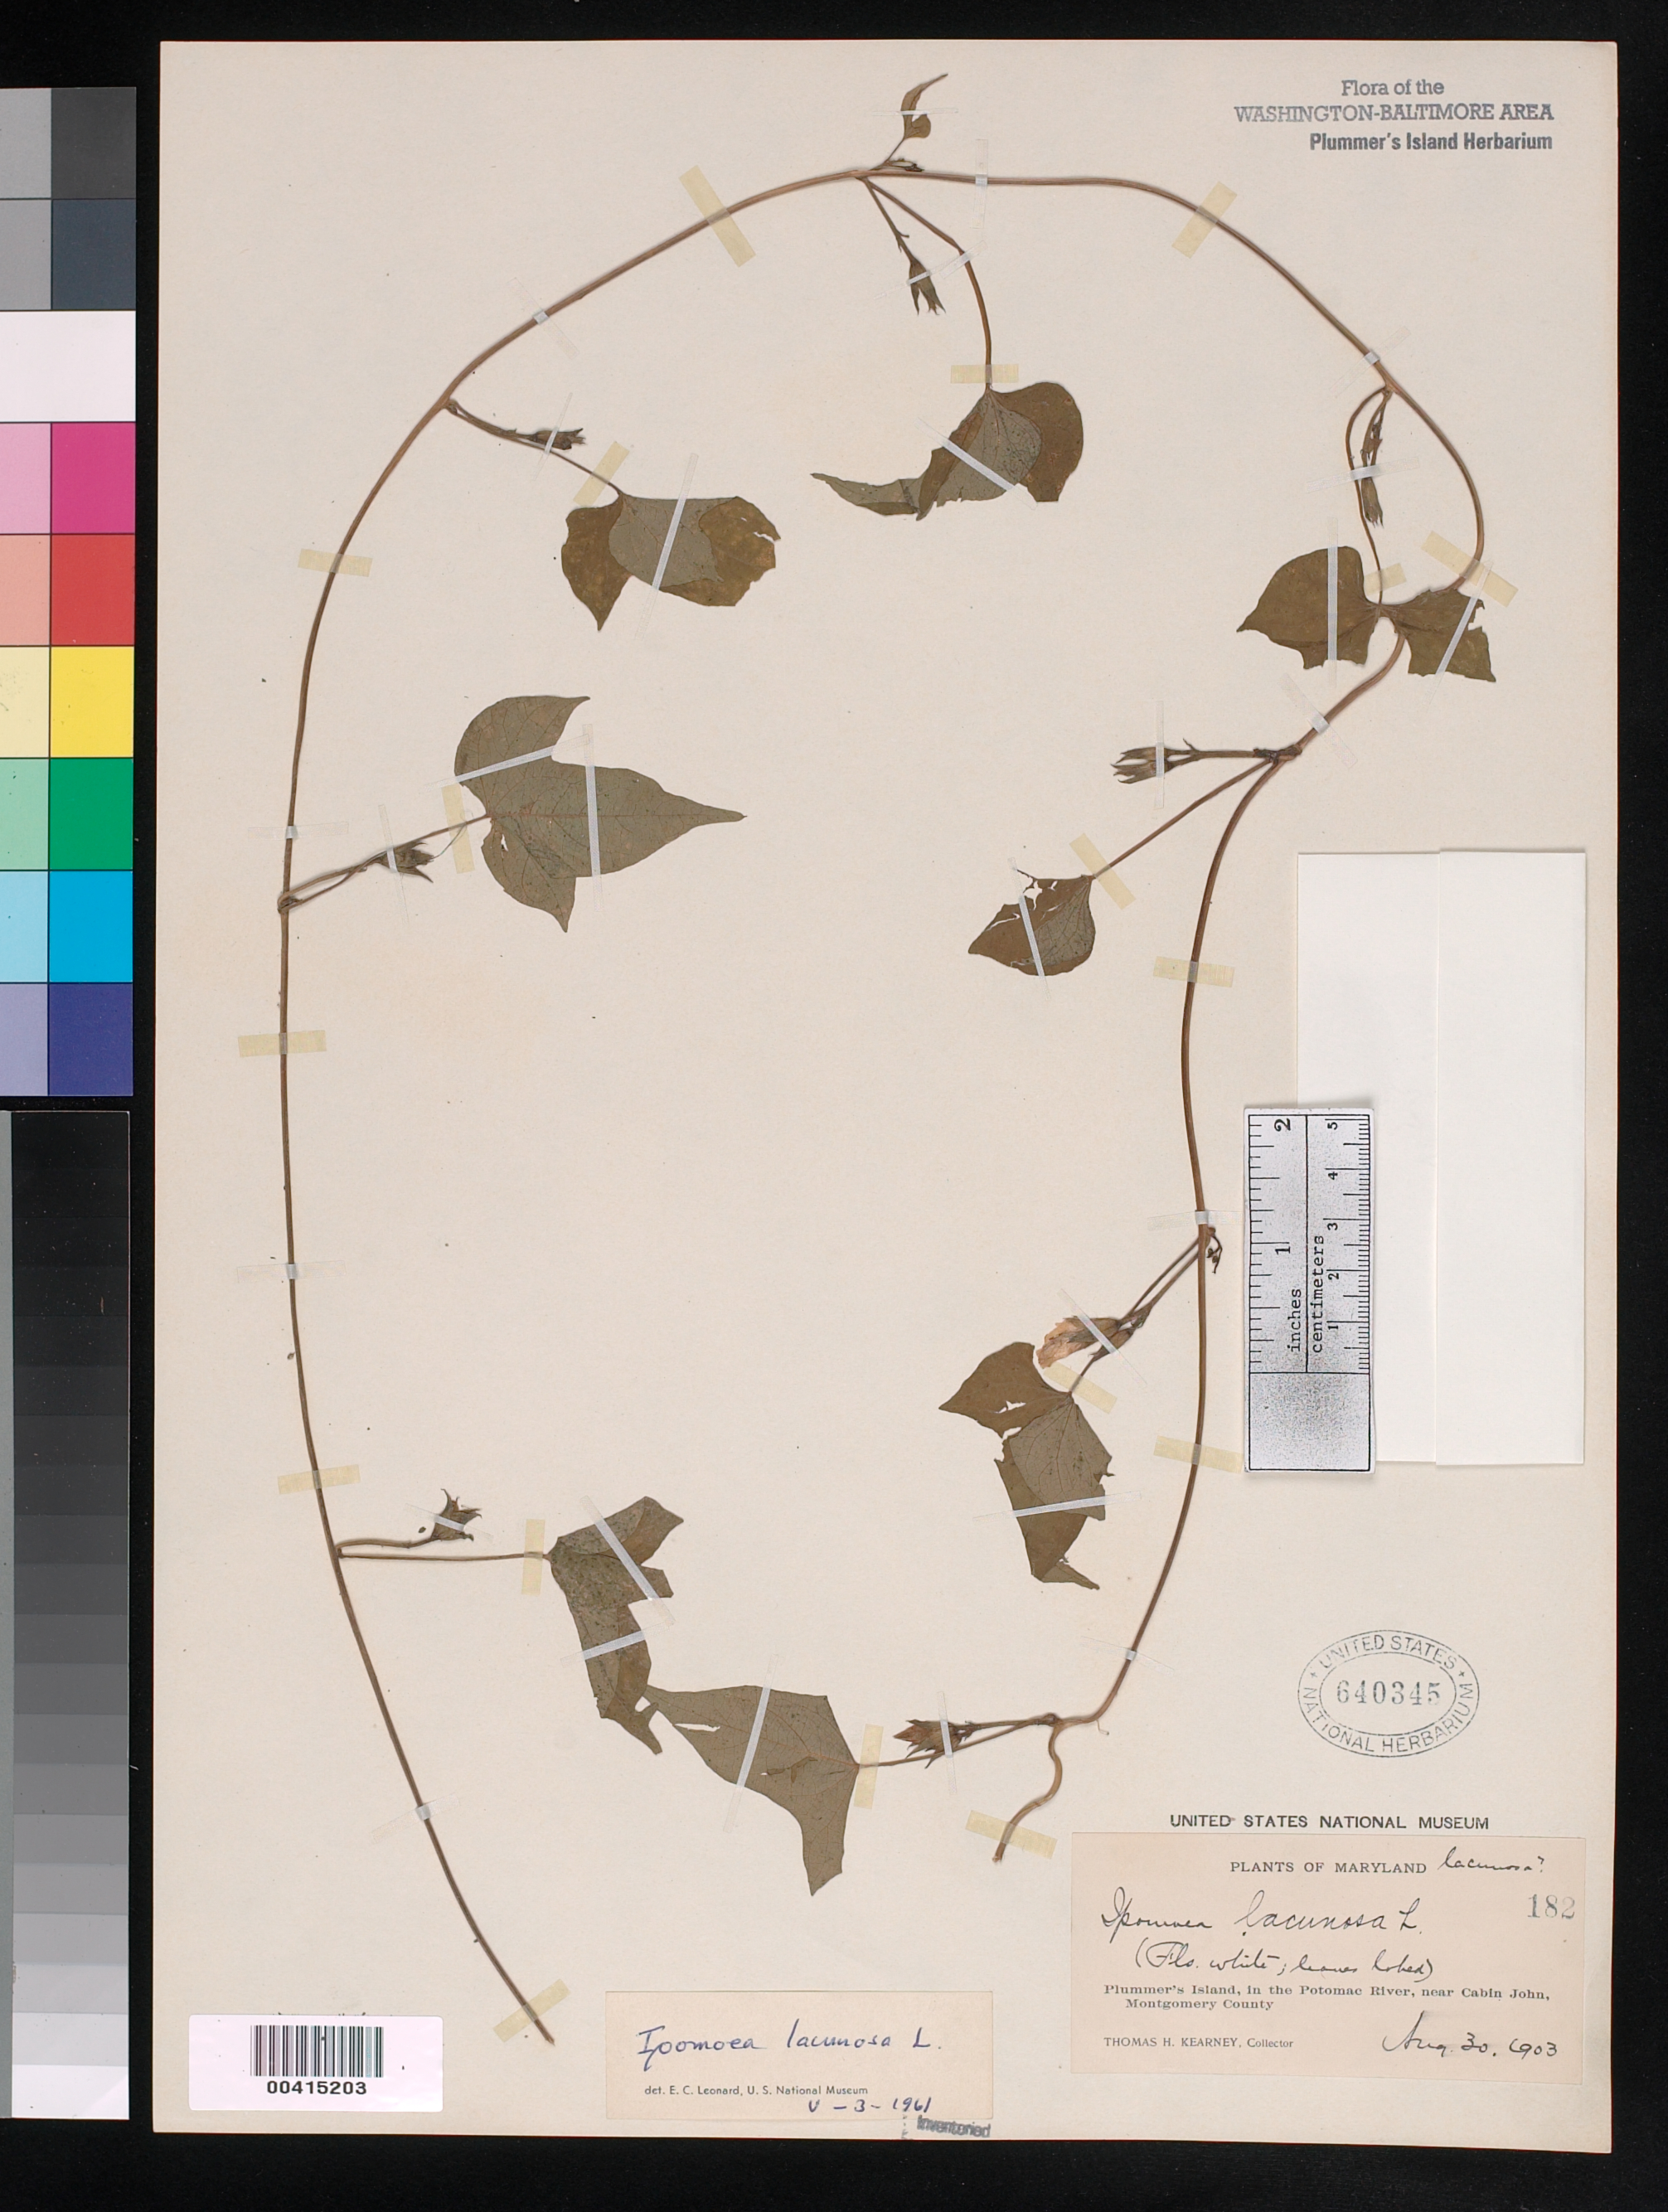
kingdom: Plantae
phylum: Tracheophyta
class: Magnoliopsida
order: Solanales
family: Convolvulaceae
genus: Ipomoea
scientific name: Ipomoea lacunosa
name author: L.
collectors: T. H. Kearney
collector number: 182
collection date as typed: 30 Aug 1903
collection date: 1903-08-30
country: United States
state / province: Maryland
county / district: Montgomery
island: Plummers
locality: Plummer's Island C. & O. Canal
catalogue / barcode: US 640345